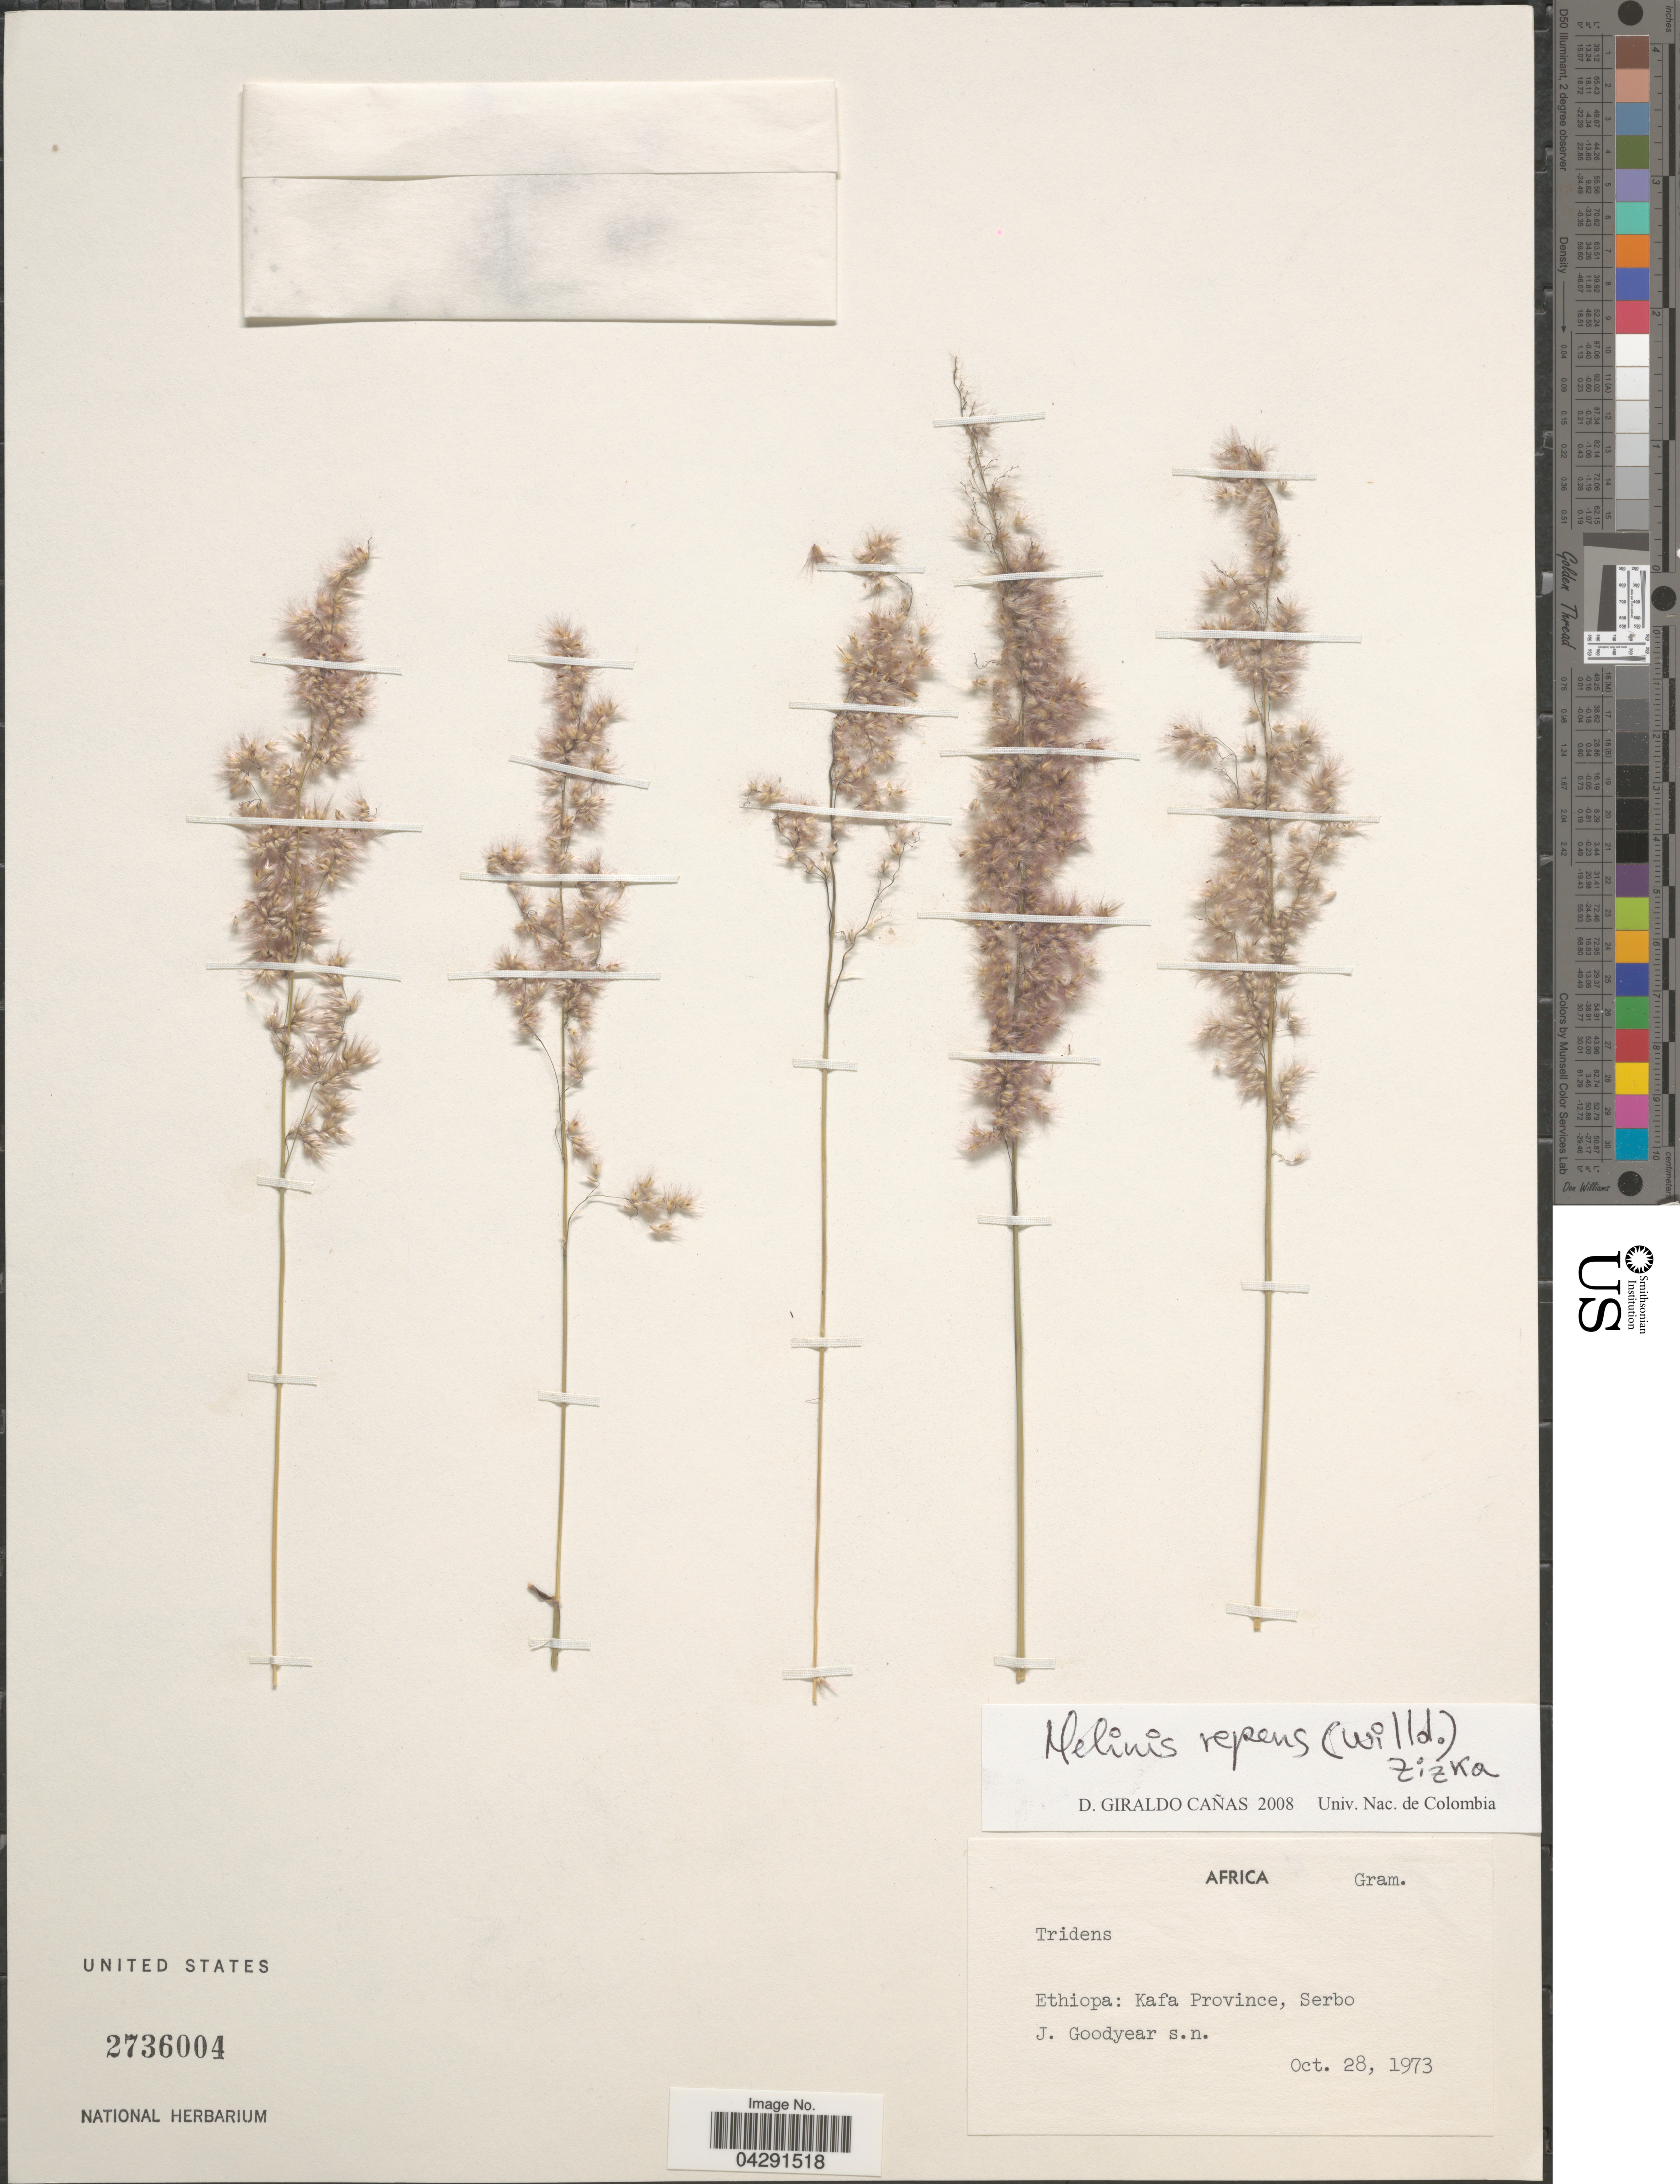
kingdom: Plantae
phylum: Tracheophyta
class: Liliopsida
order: Poales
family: Poaceae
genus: Melinis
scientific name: Melinis repens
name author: (Willd.) Zizka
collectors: J. Goodyear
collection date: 1973-10-28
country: Ethiopia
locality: Kafa Province, Serbo.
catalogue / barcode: US 2736004